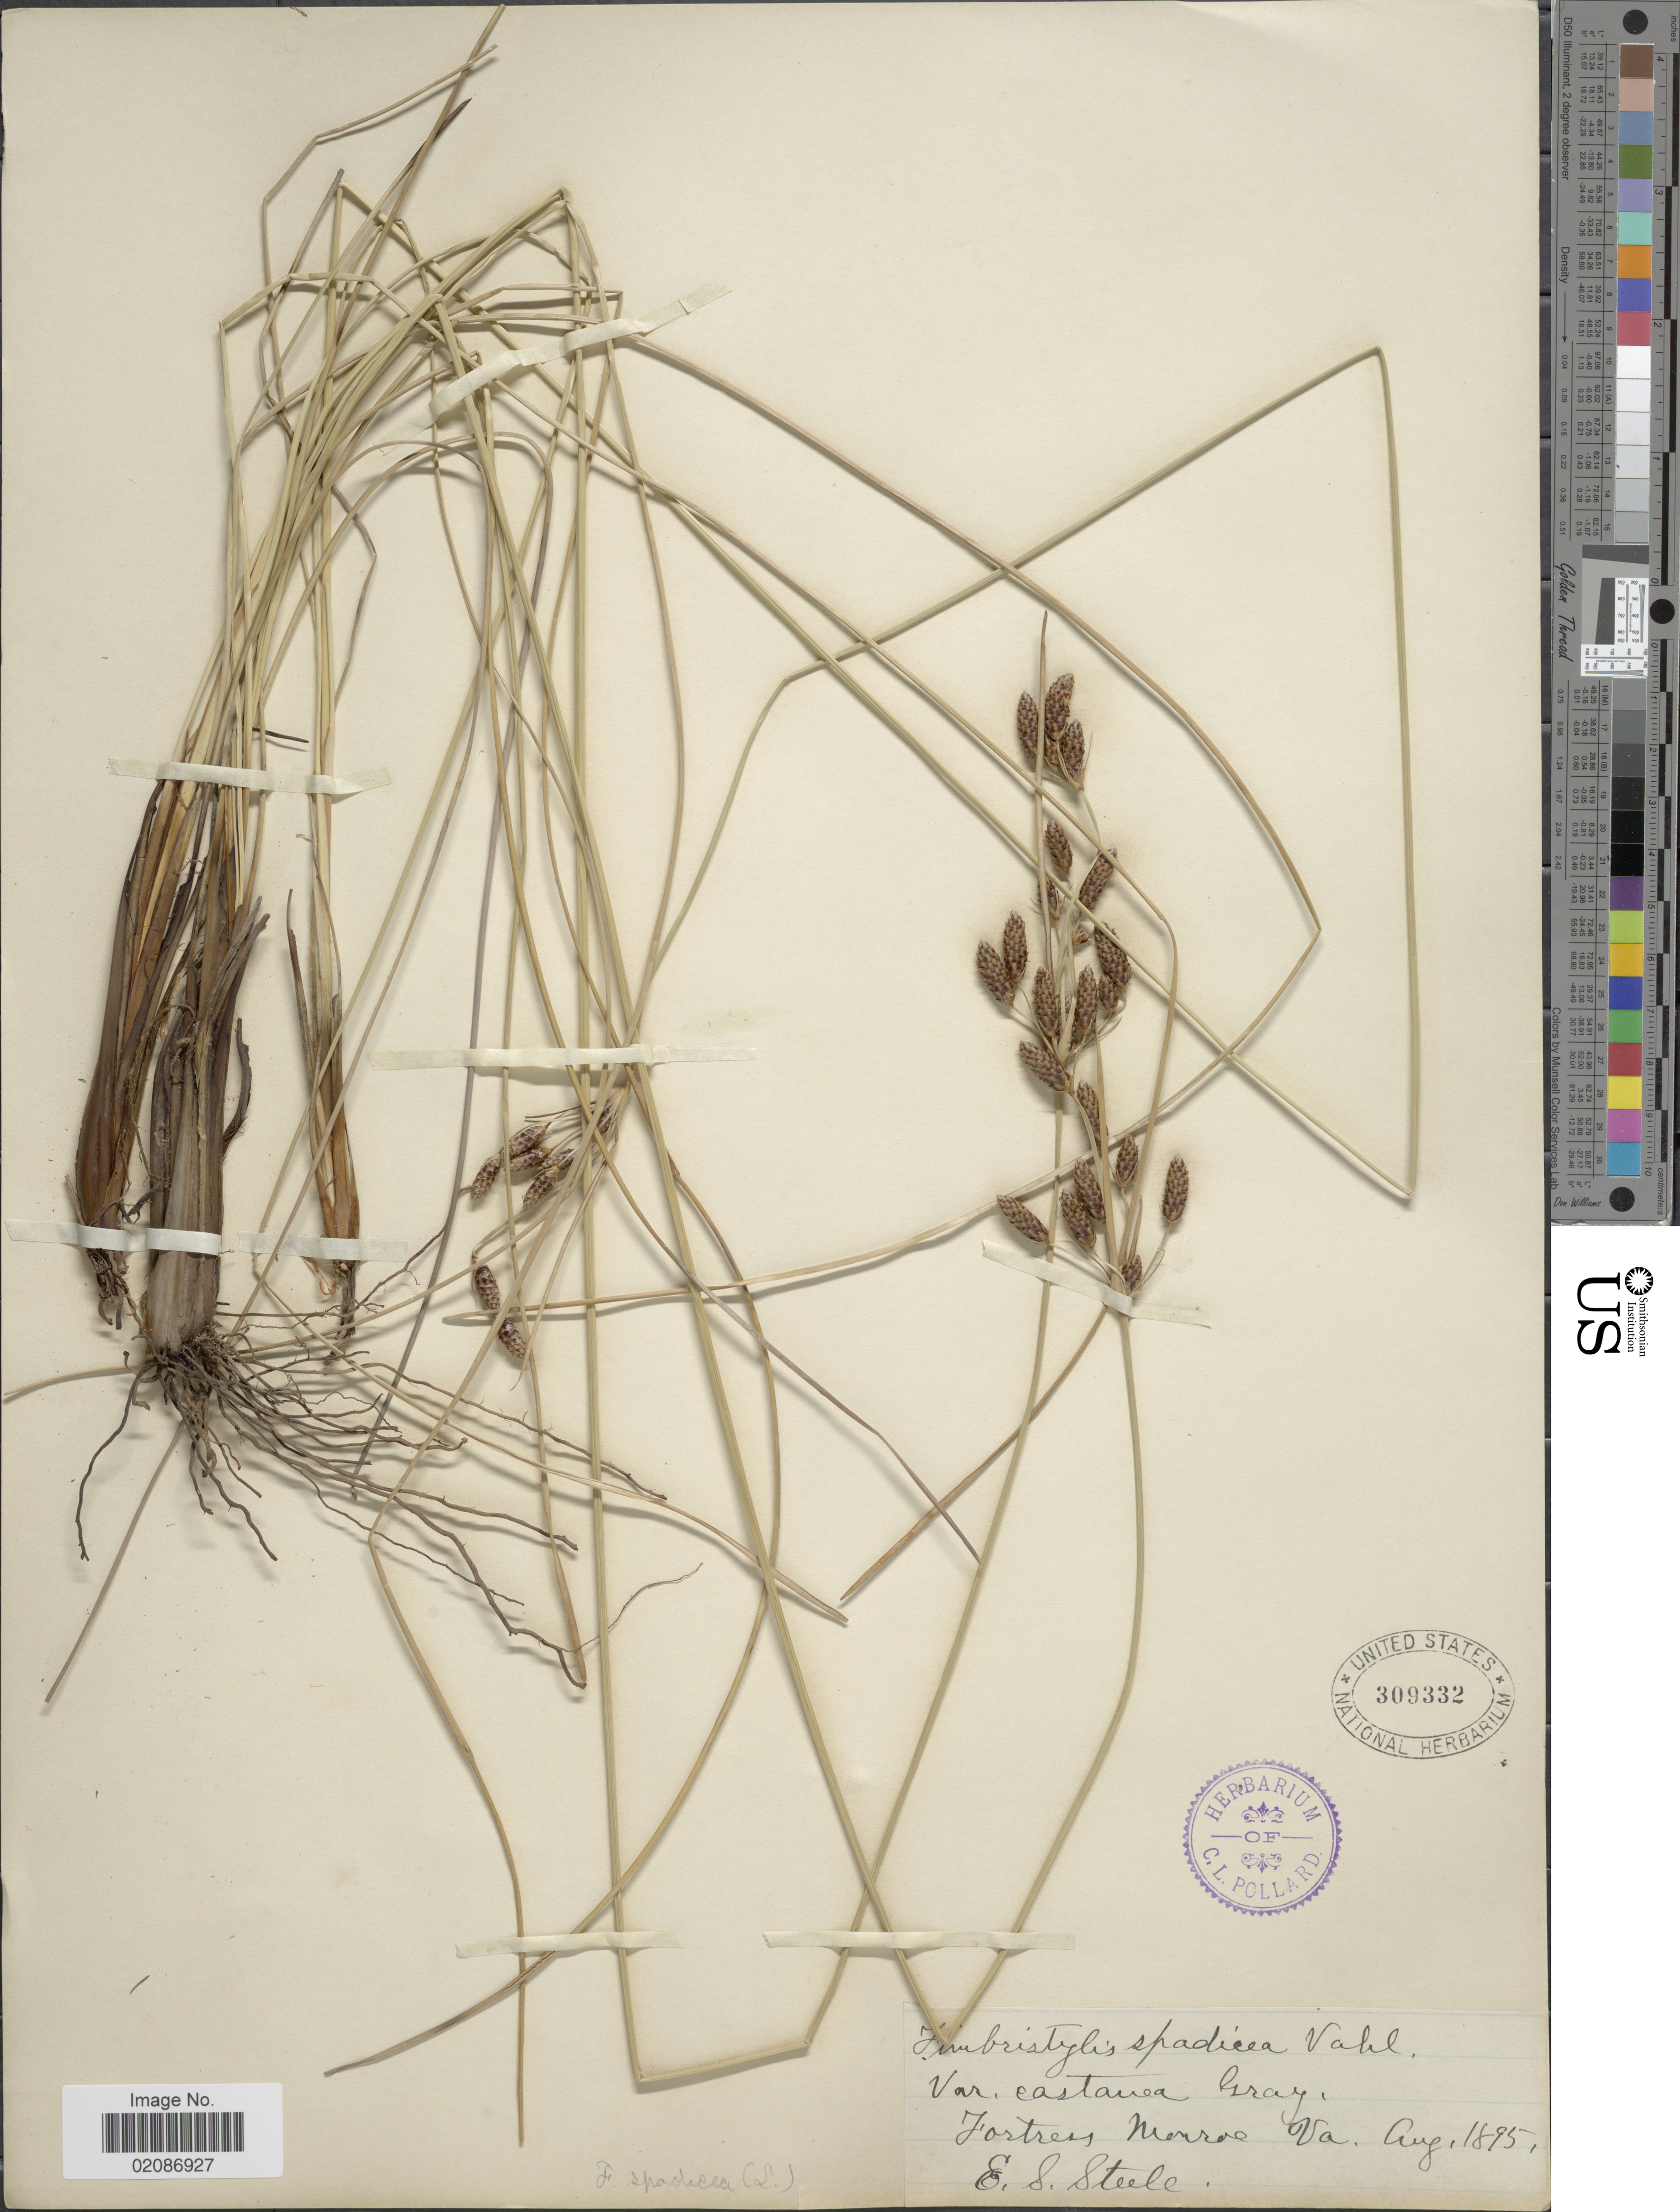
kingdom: Plantae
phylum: Tracheophyta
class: Liliopsida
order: Poales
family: Cyperaceae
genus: Fimbristylis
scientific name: Fimbristylis castanea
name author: (Michx.) Vahl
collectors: E. Steele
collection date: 1895-08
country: United States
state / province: Virginia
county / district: City of Hampton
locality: Fortress Monroe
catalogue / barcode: US 309332